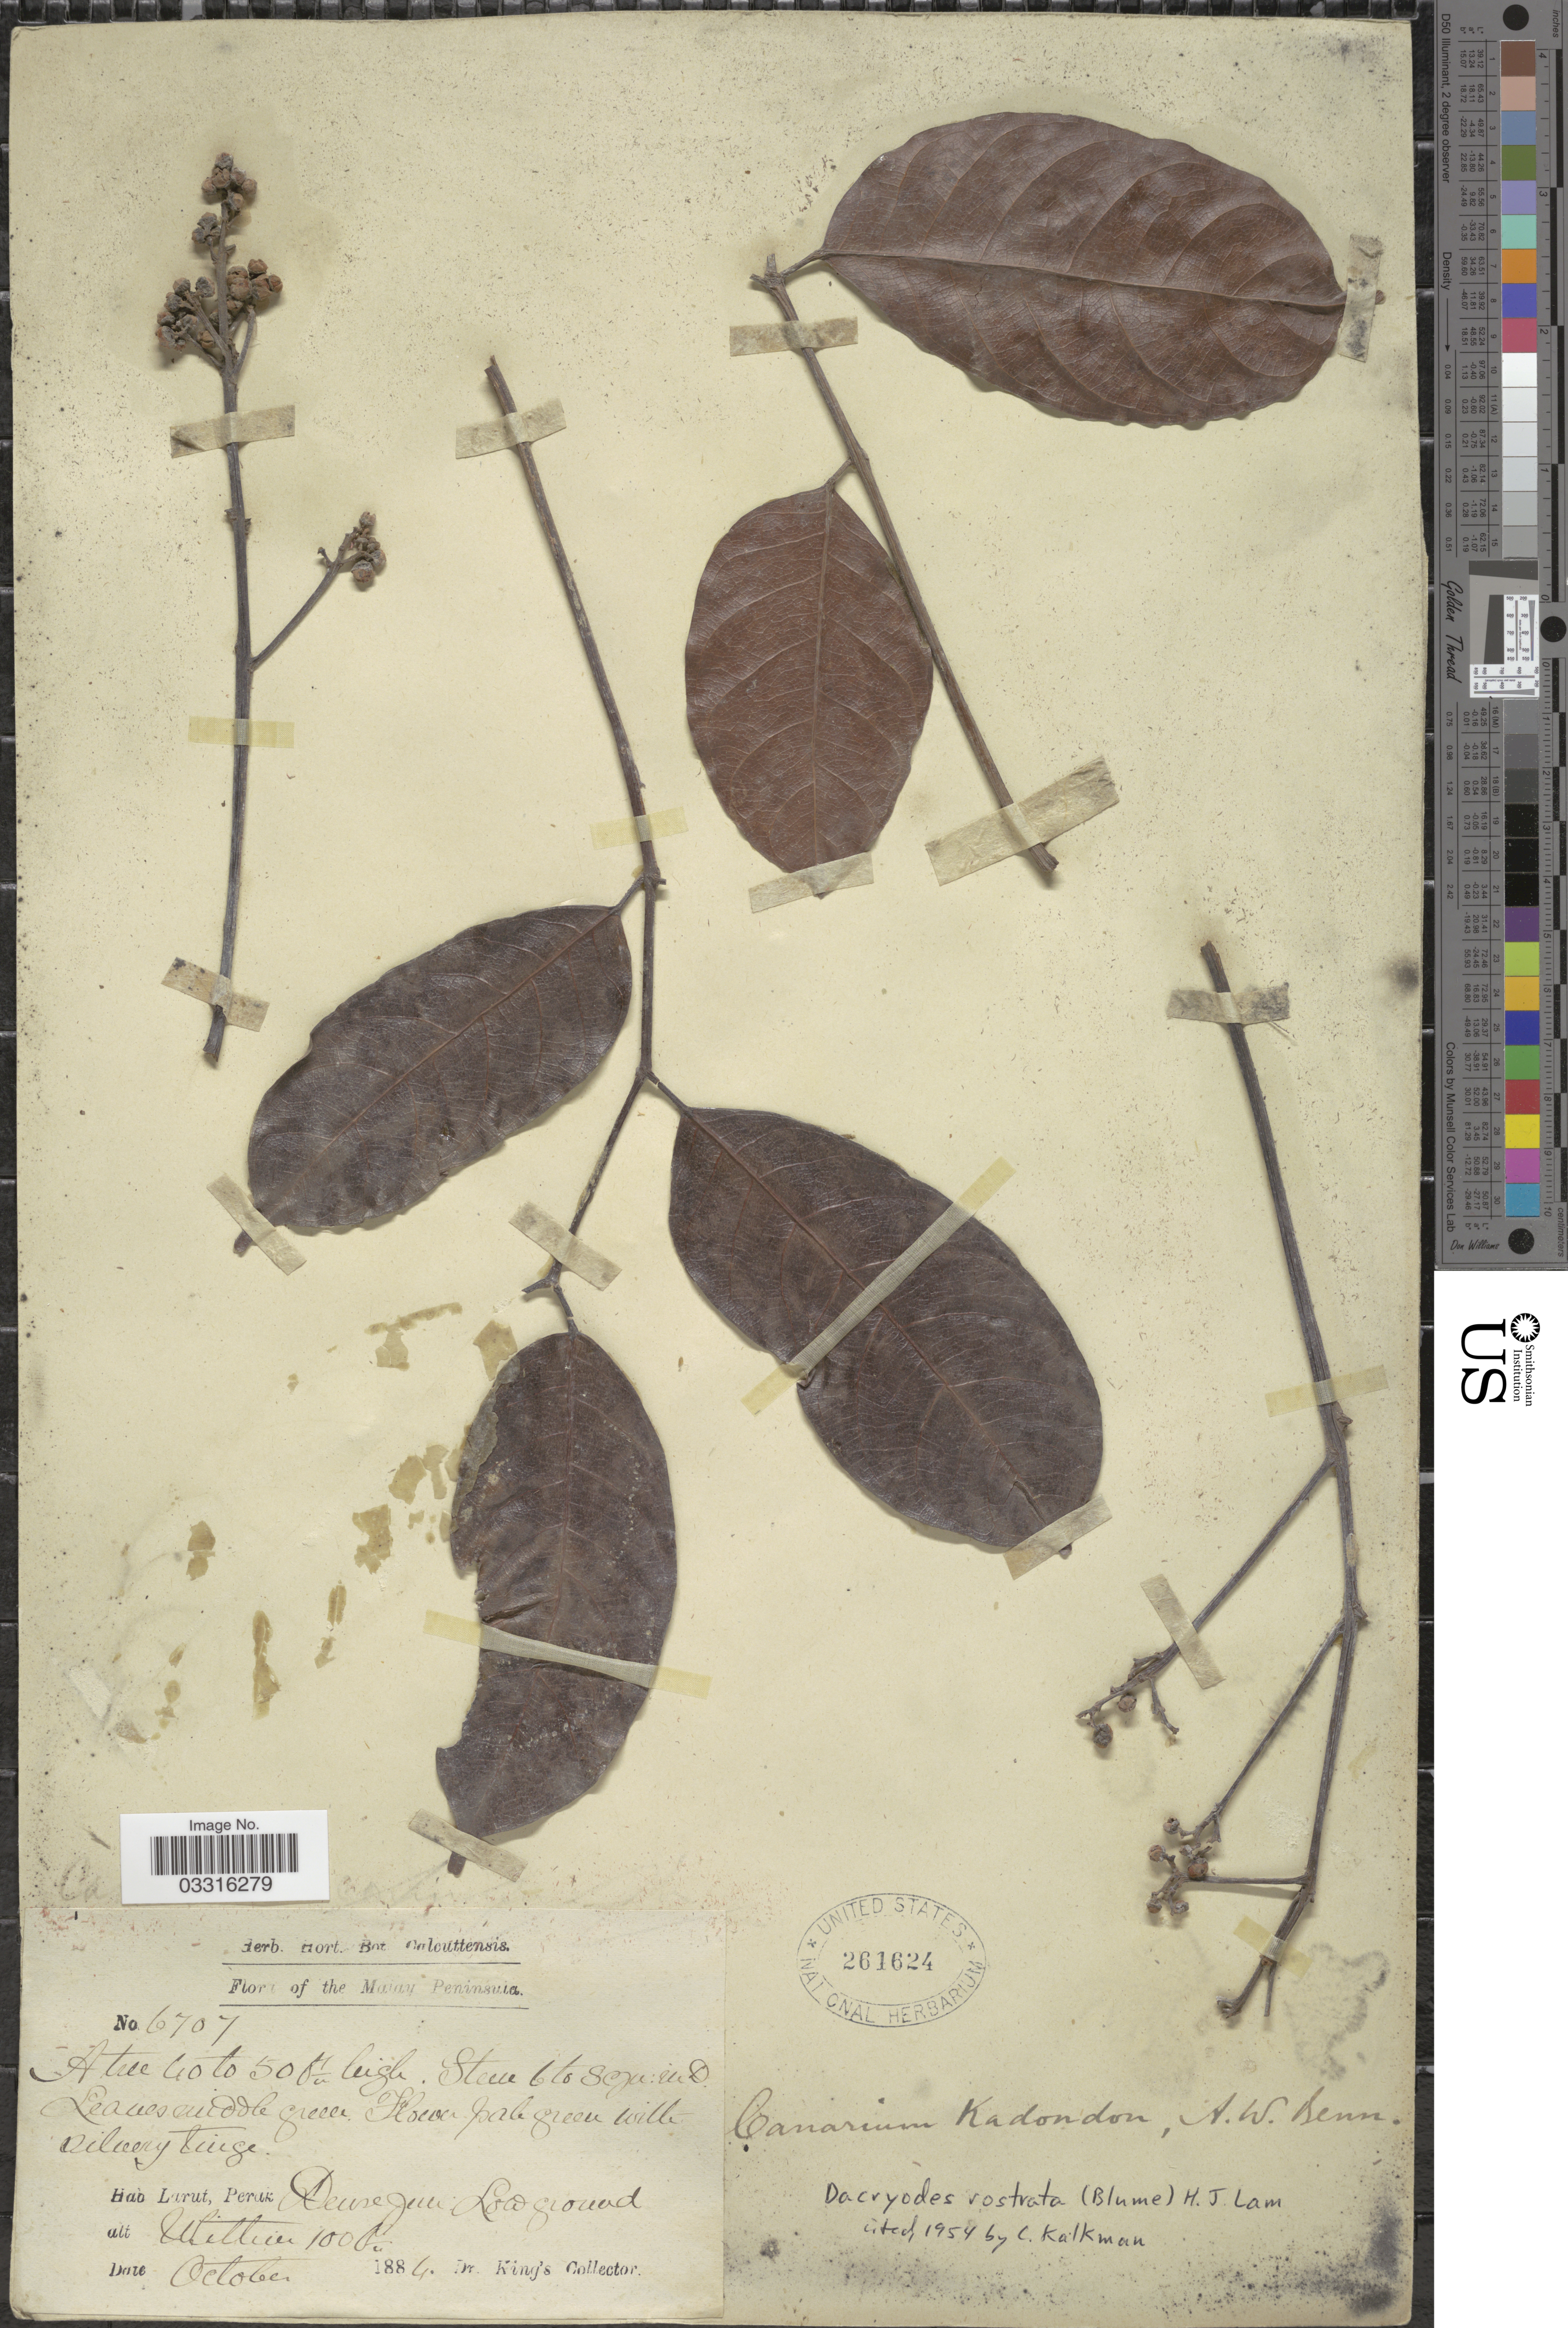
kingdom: Plantae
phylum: Tracheophyta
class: Magnoliopsida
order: Sapindales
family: Burseraceae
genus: Dacryodes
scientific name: Dacryodes rostrata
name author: (Blume) H.J. Lam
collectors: Dr. King's collector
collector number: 6707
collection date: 1884-10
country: Malaysia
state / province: Perak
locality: Malay Peninsula, Larut Perak: Dense jun. Low ground.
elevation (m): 30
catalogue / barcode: US 261624